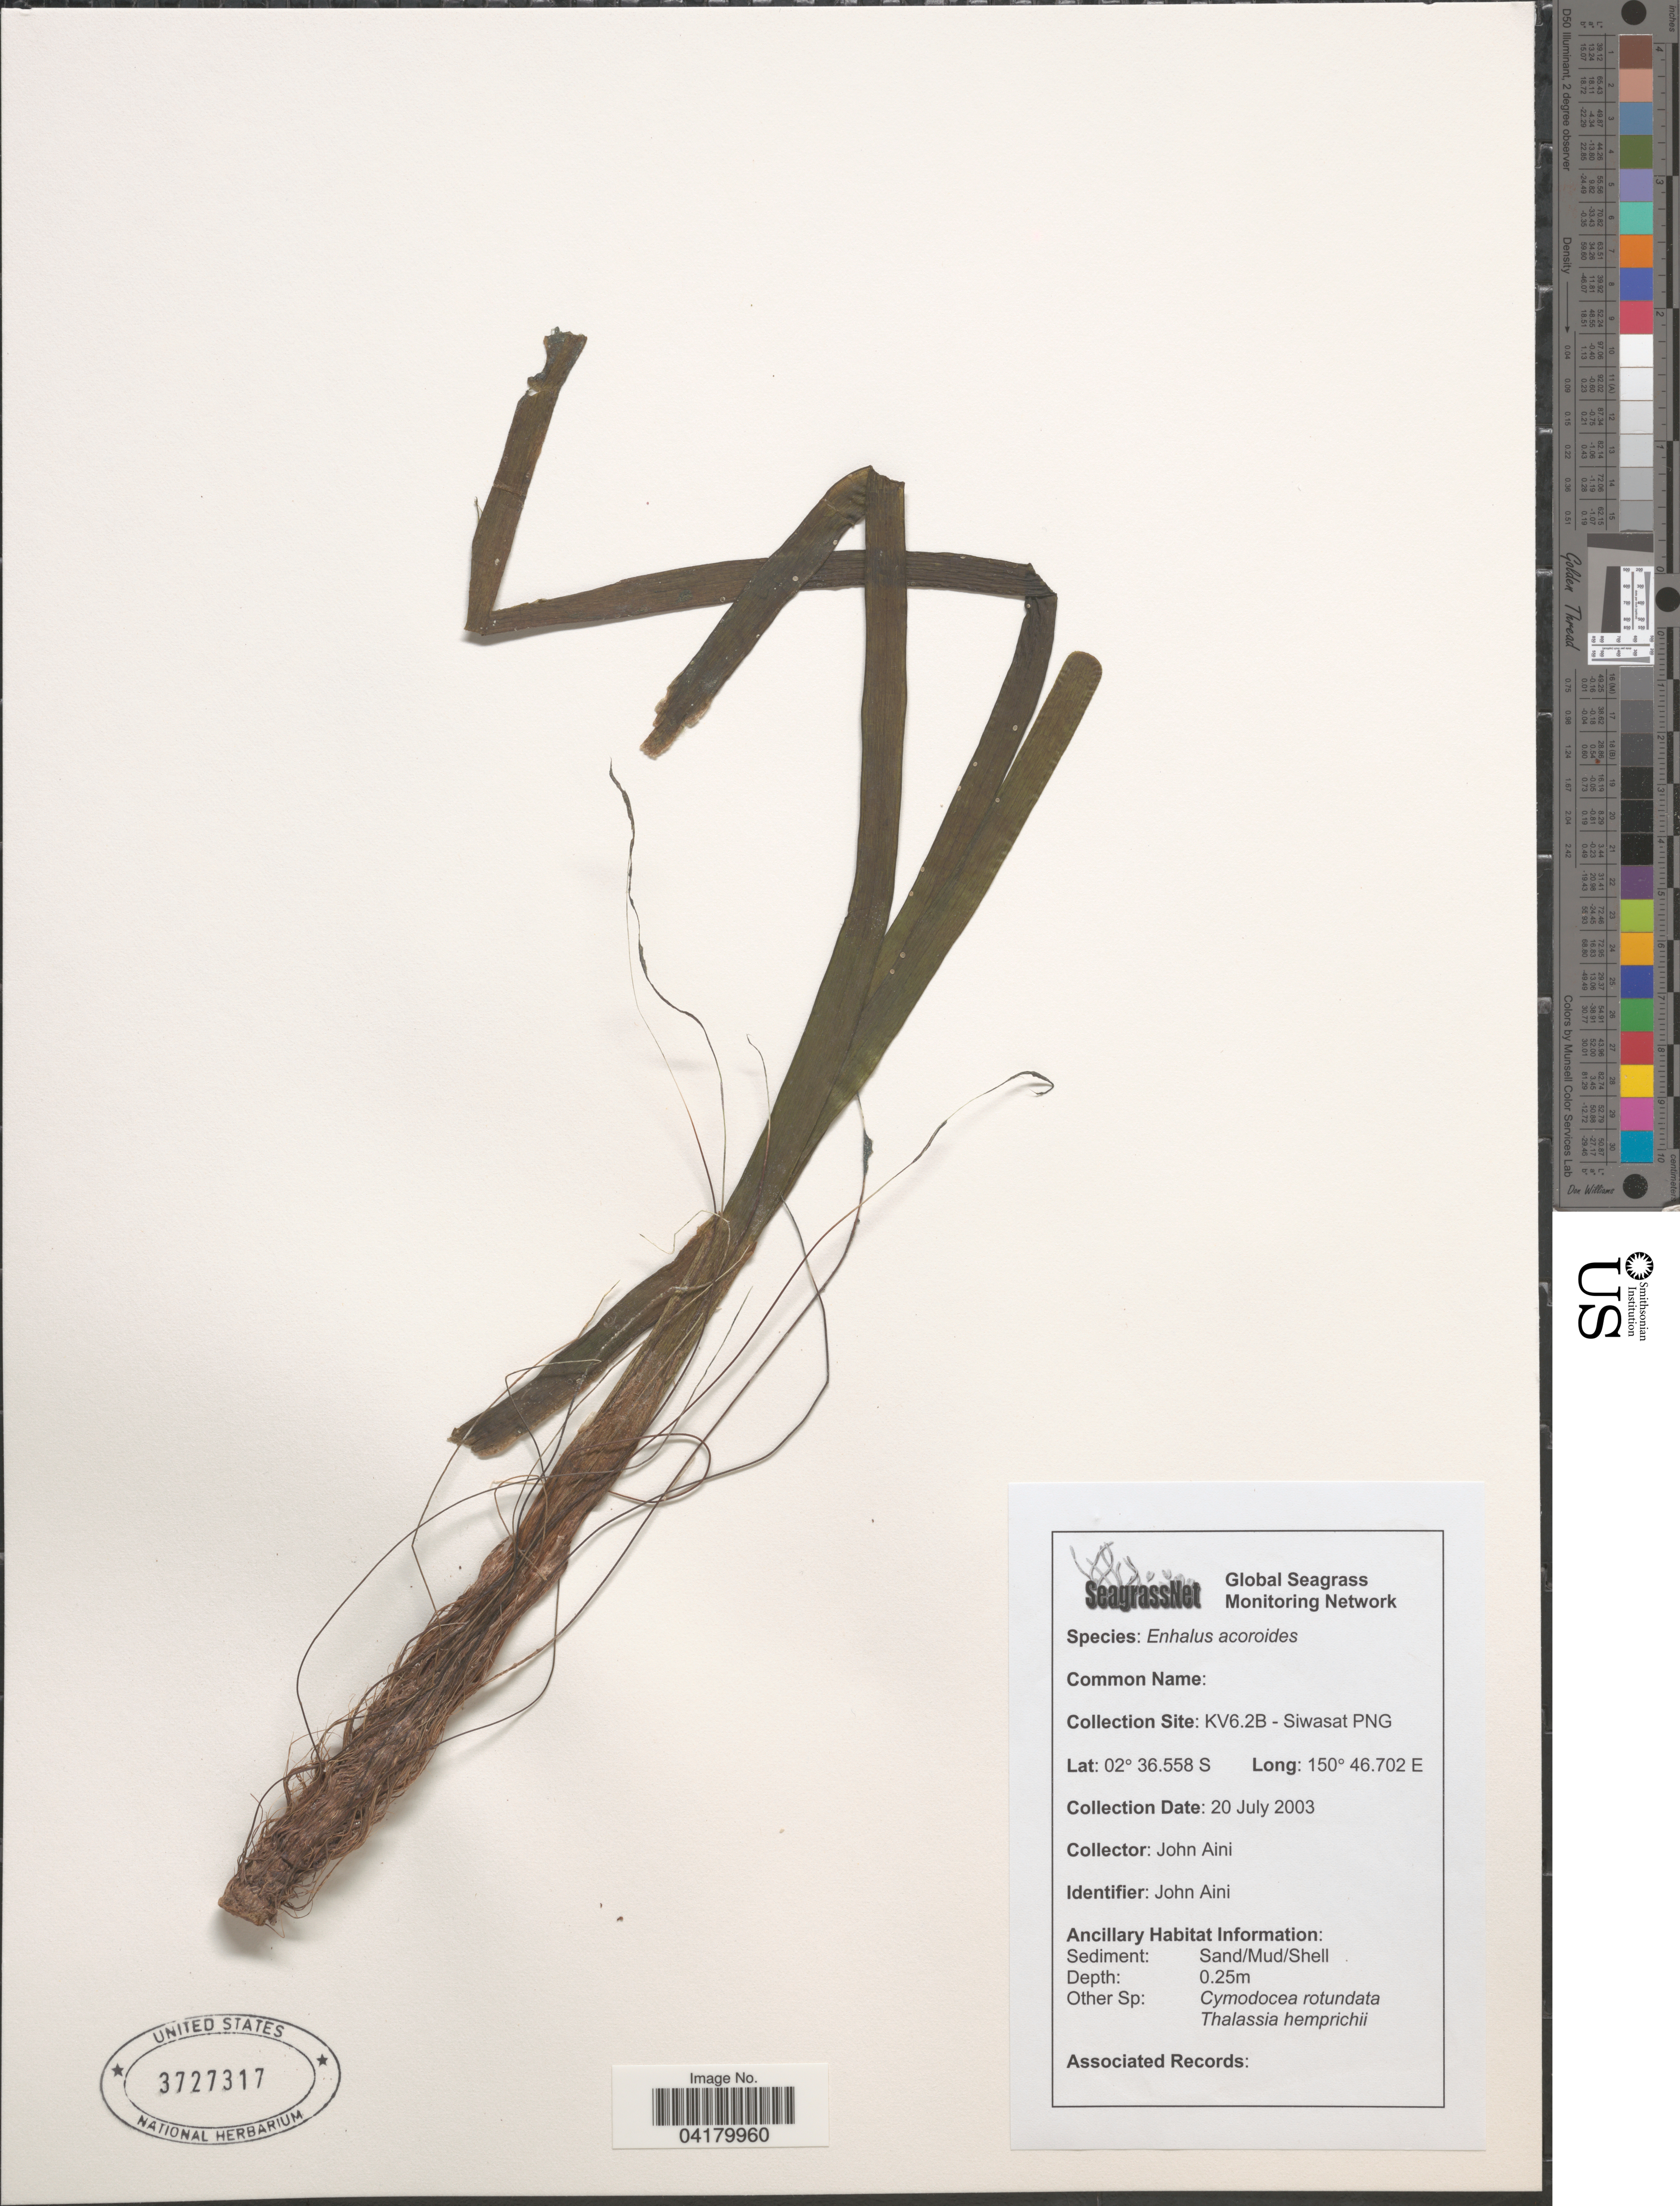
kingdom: Plantae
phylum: Tracheophyta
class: Liliopsida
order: Alismatales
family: Hydrocharitaceae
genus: Enhalus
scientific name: Enhalus acoroides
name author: (L. f.) Royle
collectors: J. Aini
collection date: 2003-07-20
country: Papua New Guinea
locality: Collection Site: KV6.2B - Siwasat PNG.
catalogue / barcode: US 3727317